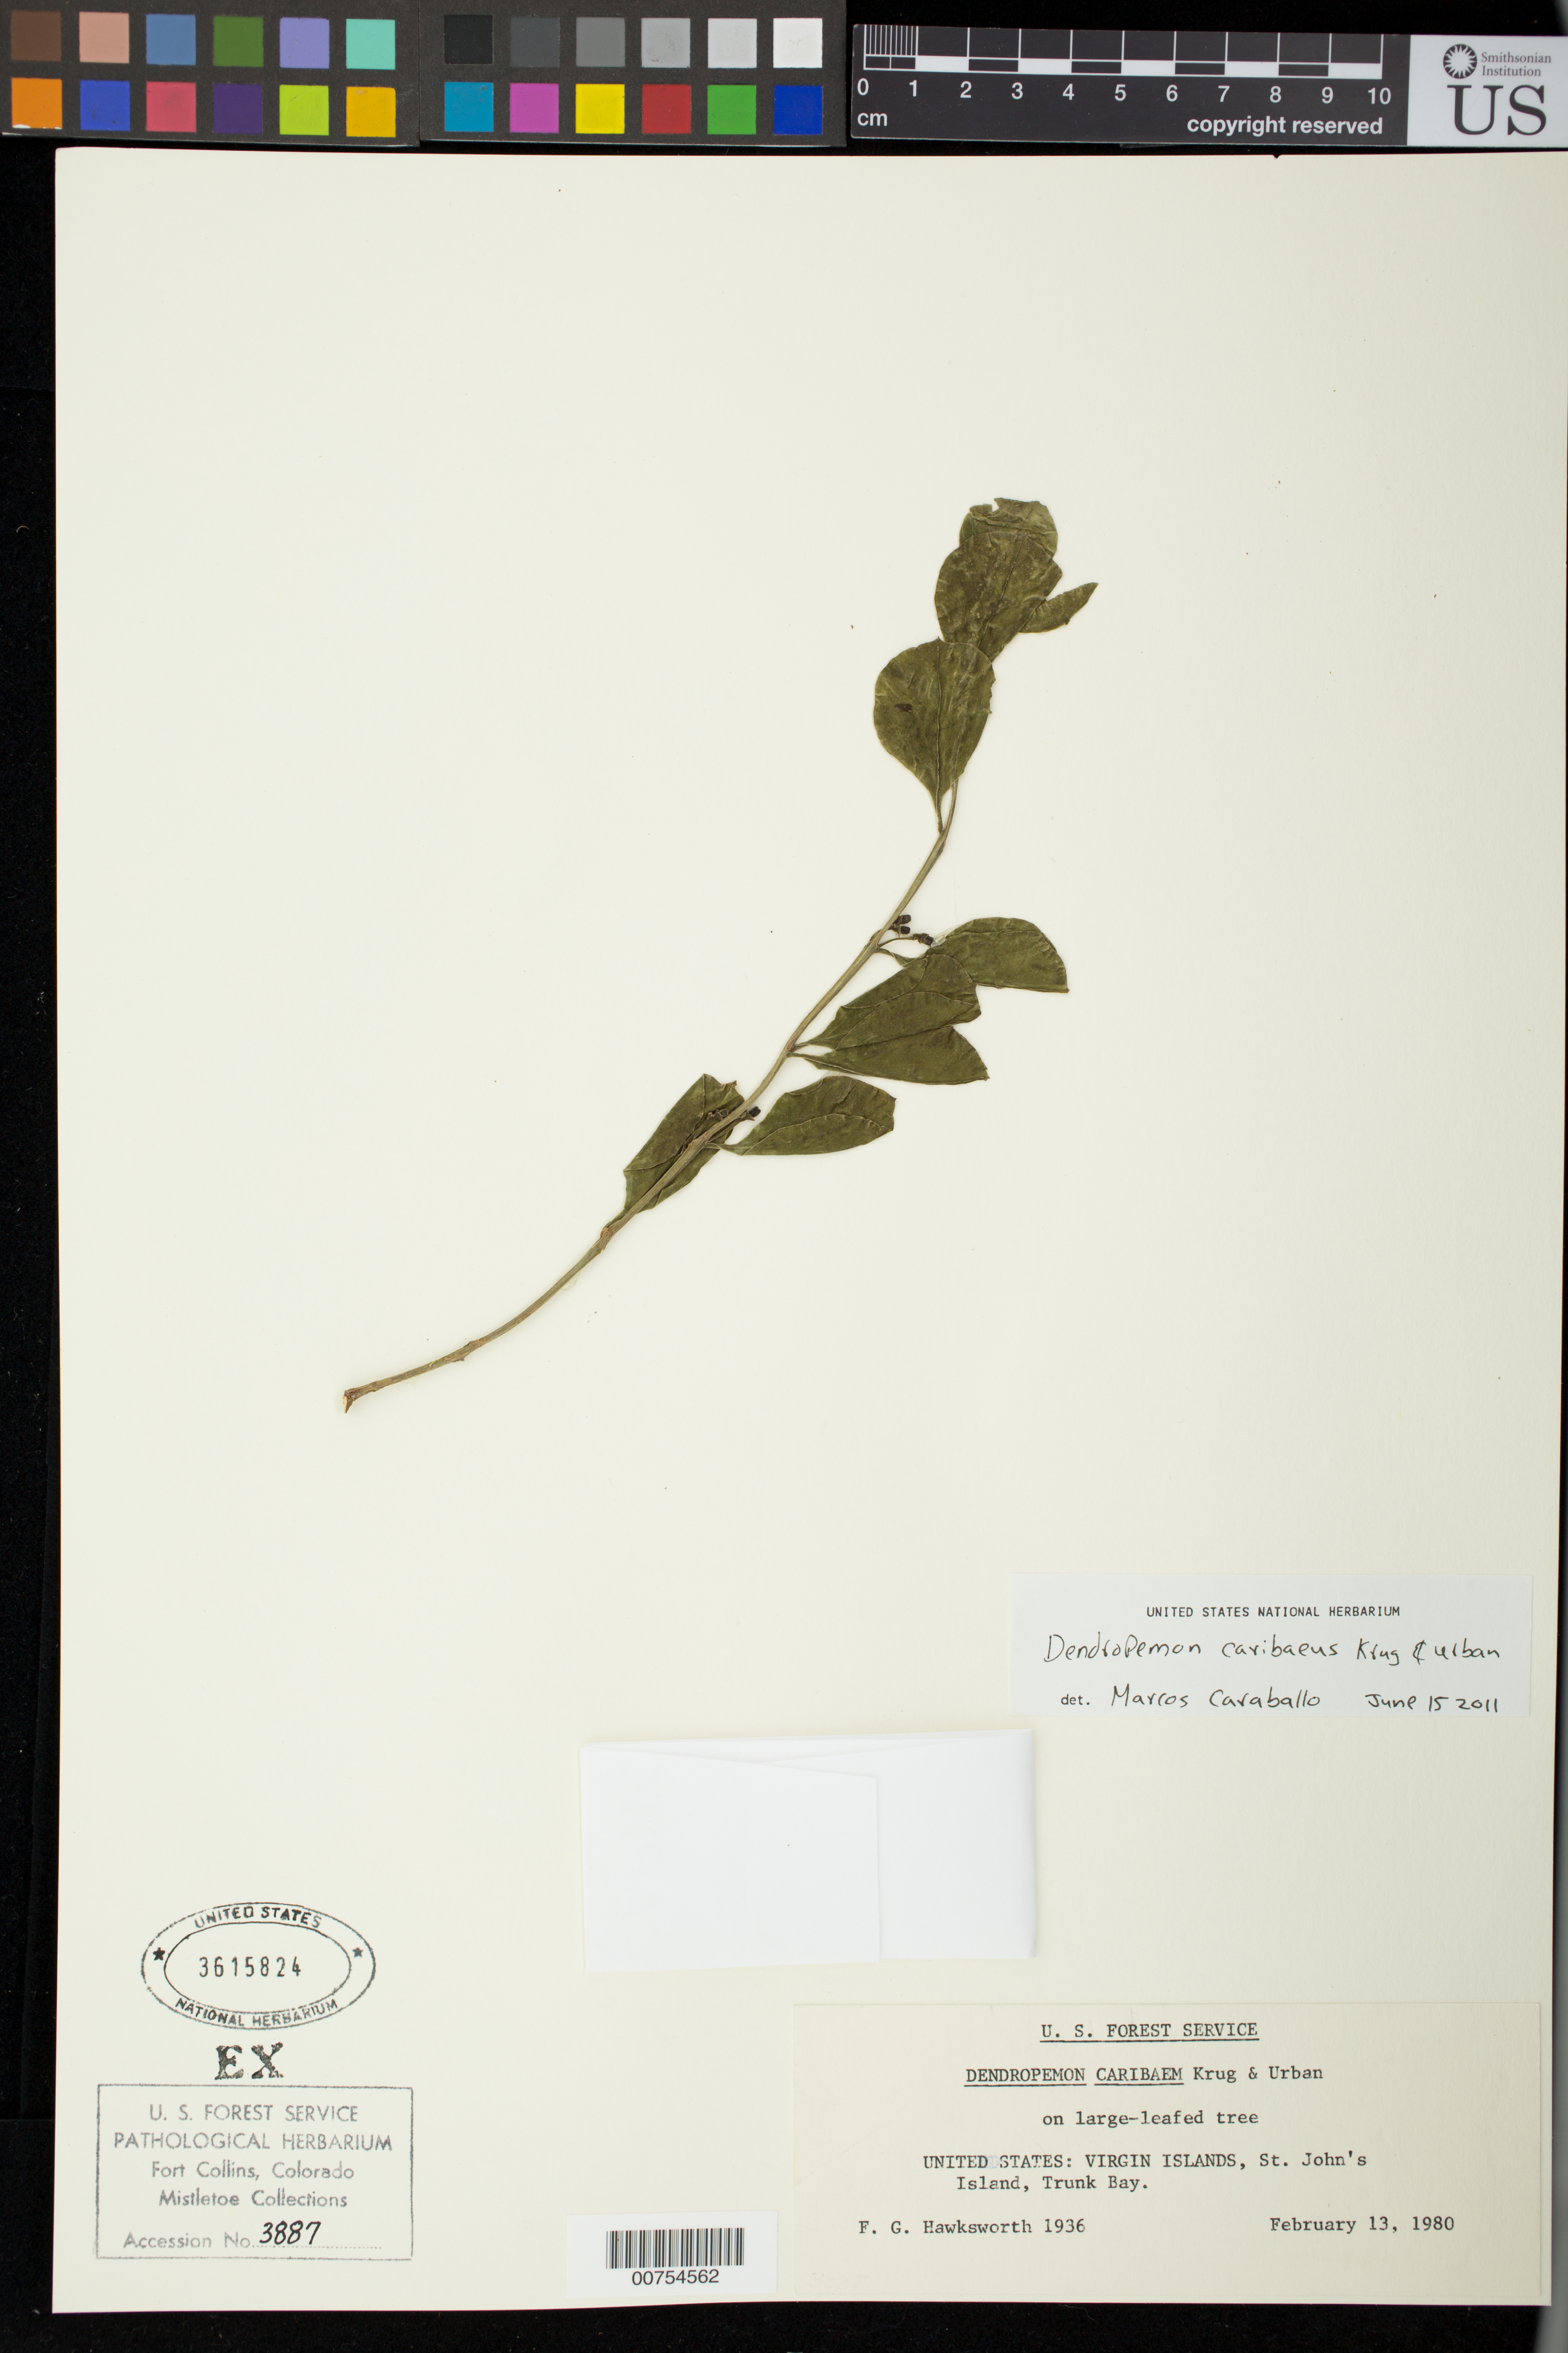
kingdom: Plantae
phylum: Tracheophyta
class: Magnoliopsida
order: Santalales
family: Loranthaceae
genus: Dendropemon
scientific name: Dendropemon caribaeus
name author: Krug & Urb.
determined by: Caraballo-Ortiz, Marcos A., (MISS), University of Mississippi (UNITED STATES)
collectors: F. G. Hawksworth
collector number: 1936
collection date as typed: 13 Feb 1980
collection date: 1980-02-13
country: U.S. Virgin Islands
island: St. John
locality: Trunk Bay.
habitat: On large-leafed tree.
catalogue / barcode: US 3615824